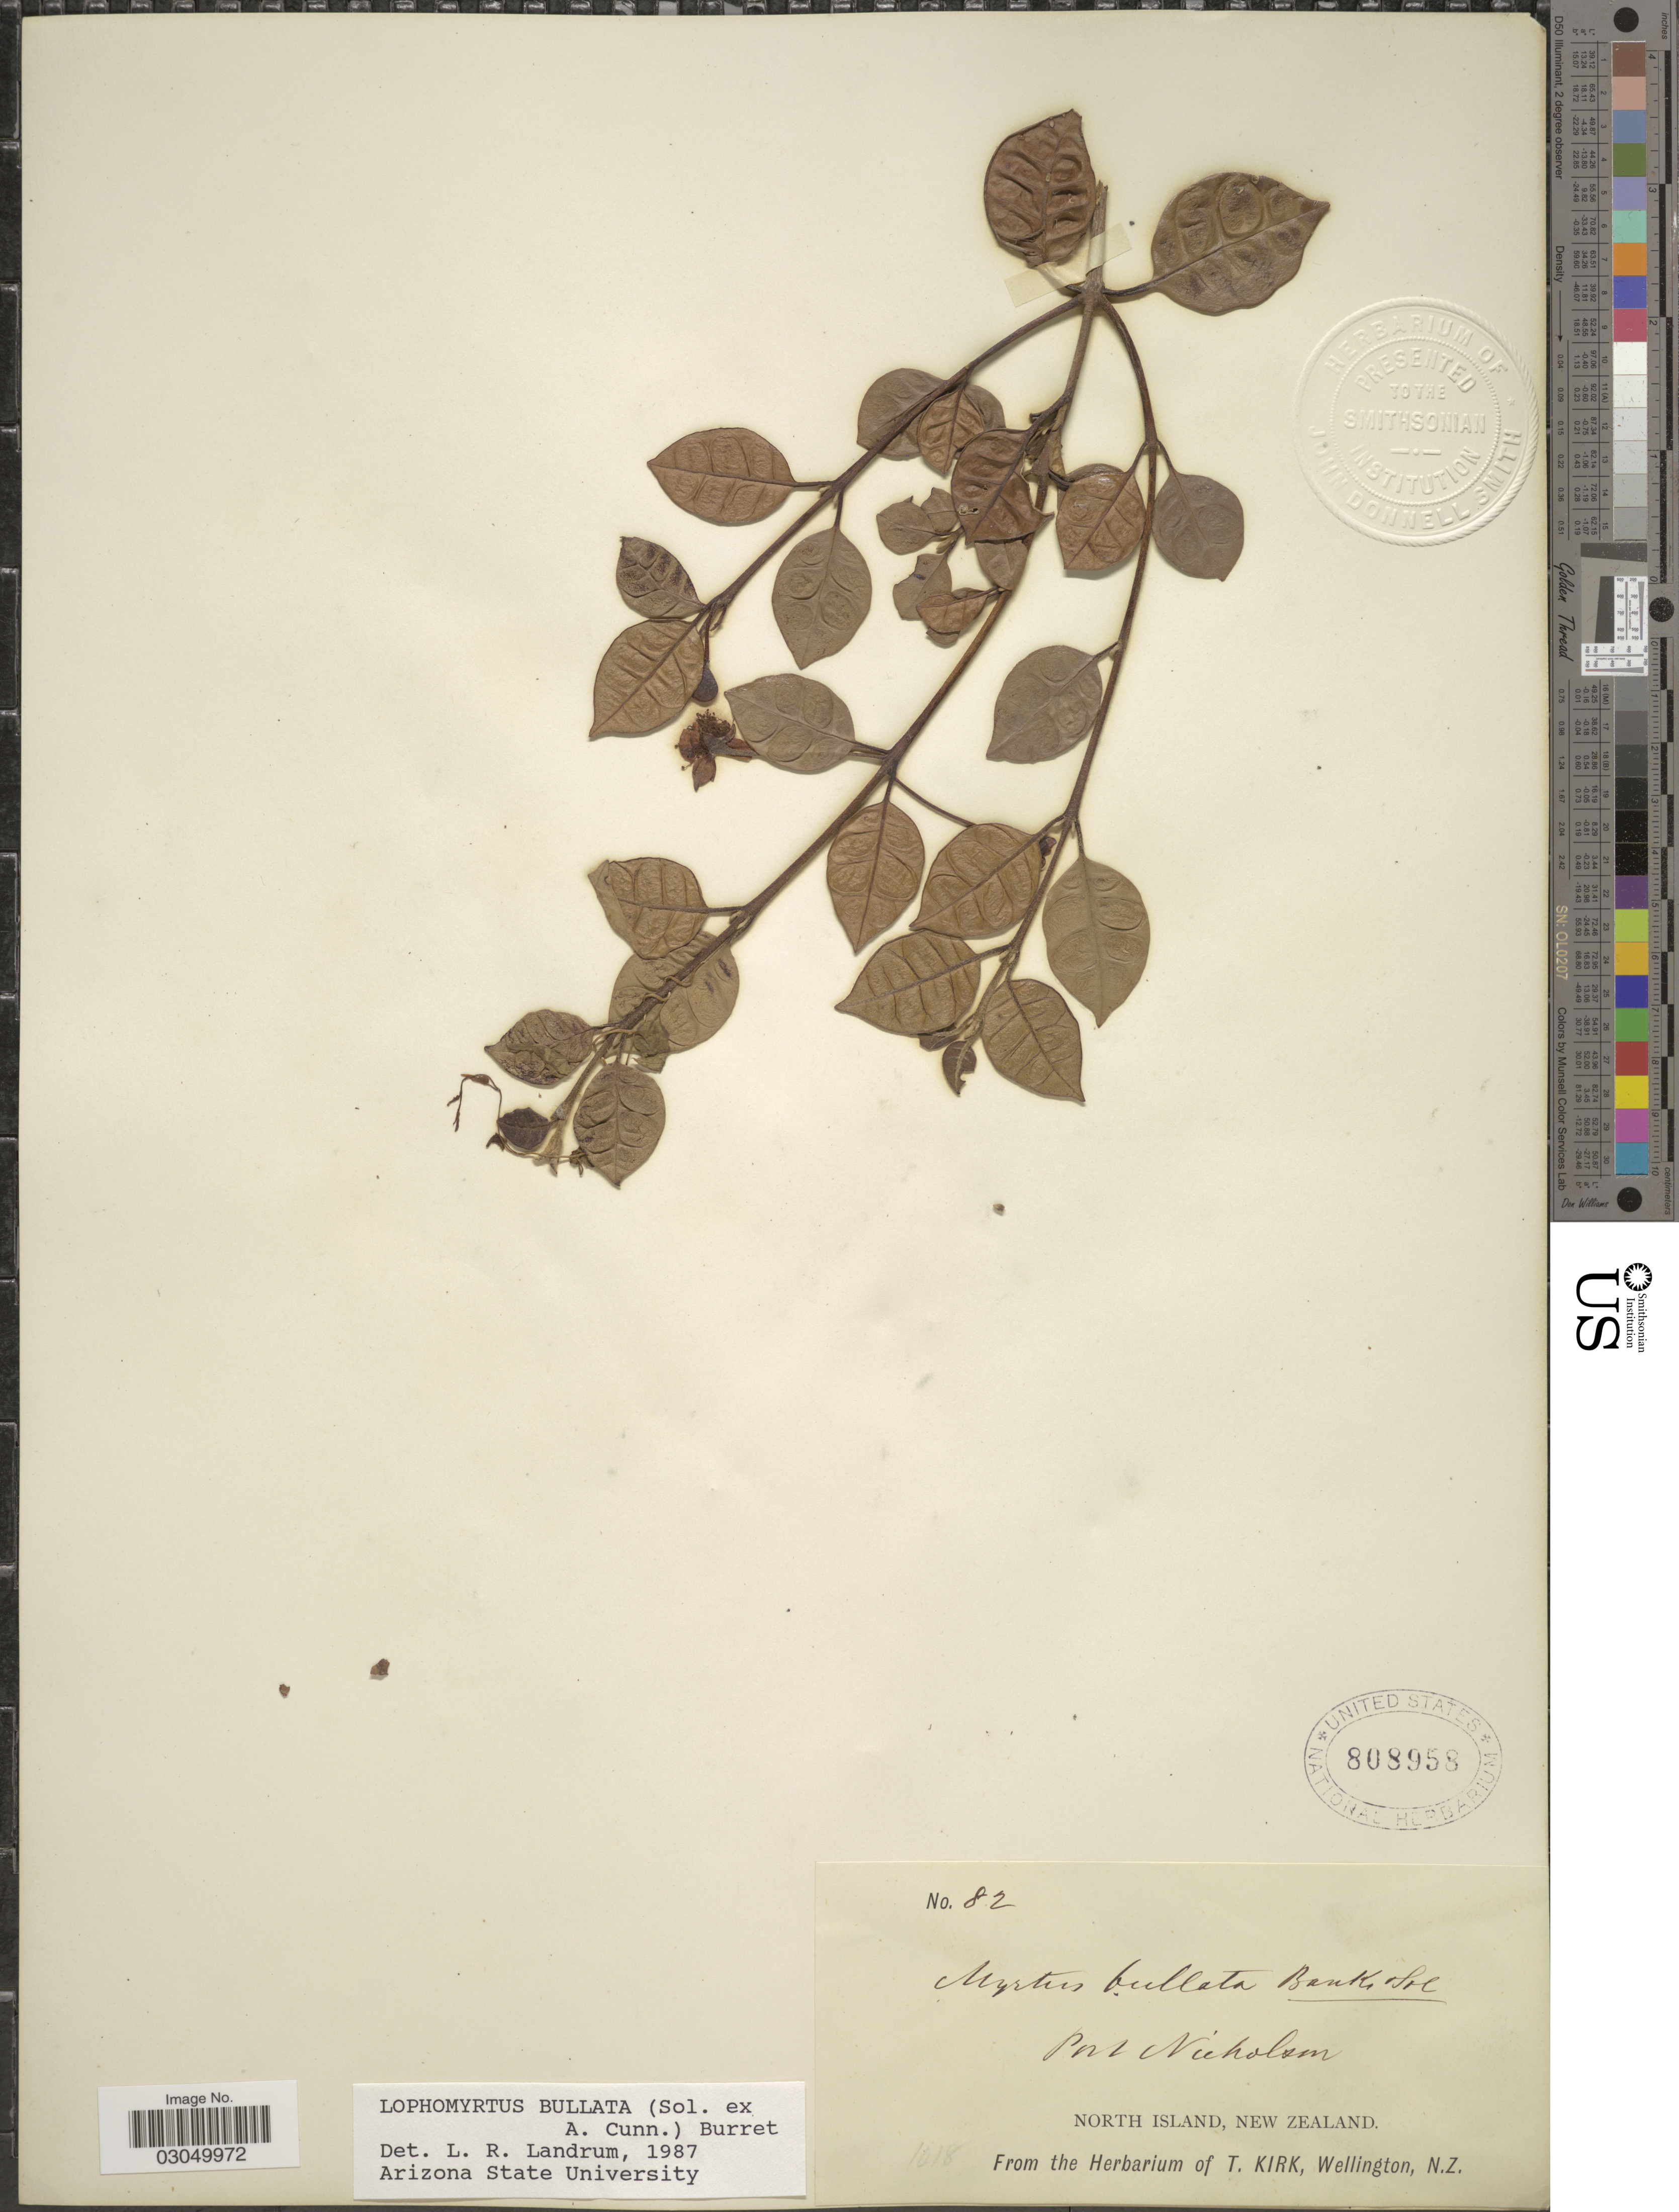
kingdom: Plantae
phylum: Tracheophyta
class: Magnoliopsida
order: Myrtales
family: Myrtaceae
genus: Lophomyrtus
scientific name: Lophomyrtus bullata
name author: (Sol. ex A. Cunn.) Burret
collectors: ex herb. T. Kirk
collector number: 82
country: New Zealand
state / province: Wellington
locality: North Island. Port Nicholson.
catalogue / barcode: US 808958